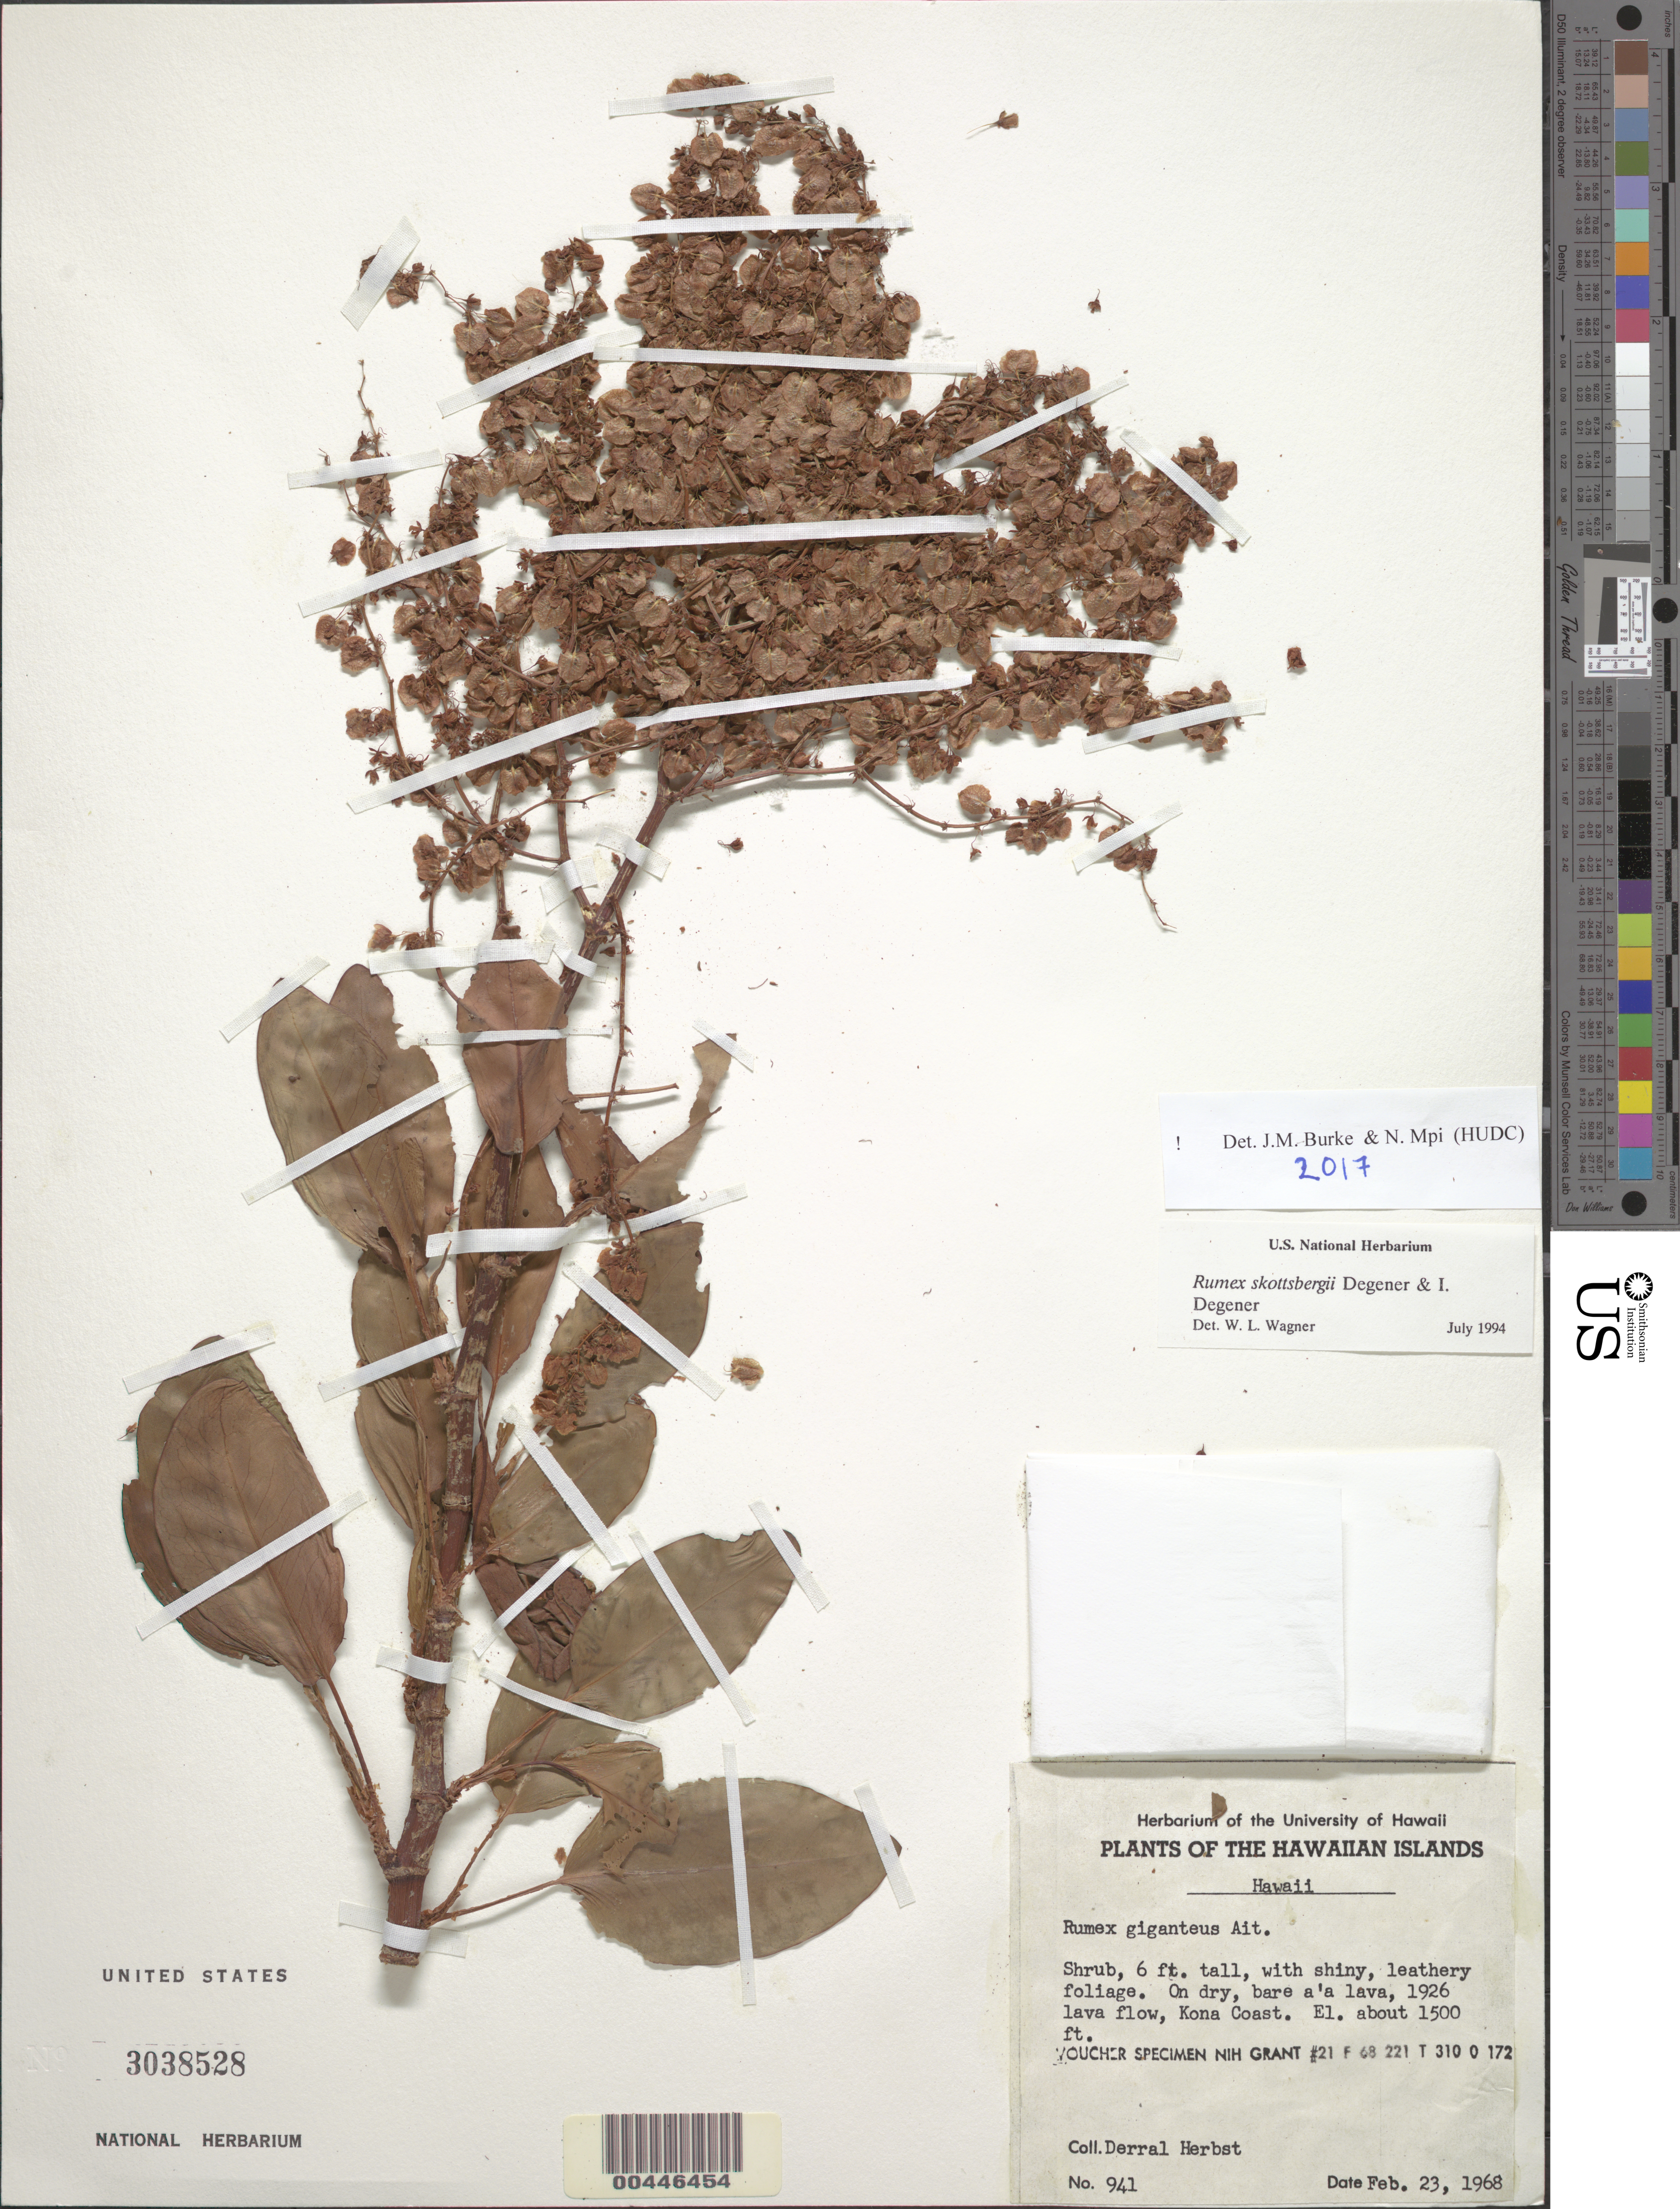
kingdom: Plantae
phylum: Tracheophyta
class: Magnoliopsida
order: Caryophyllales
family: Polygonaceae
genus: Rumex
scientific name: Rumex skottsbergii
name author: O. Deg. & I. Deg.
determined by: Wagner, W. L., (BOT), Smithsonian Institution - National Museum of Natural History (UNITED STATES)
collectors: D. R. Herbst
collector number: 941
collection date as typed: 23 Feb 1968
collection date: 1968-02-23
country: United States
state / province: Hawaii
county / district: Hawaii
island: Hawaii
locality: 1926 lava flow, Kona Coast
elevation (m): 457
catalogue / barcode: US 3038528